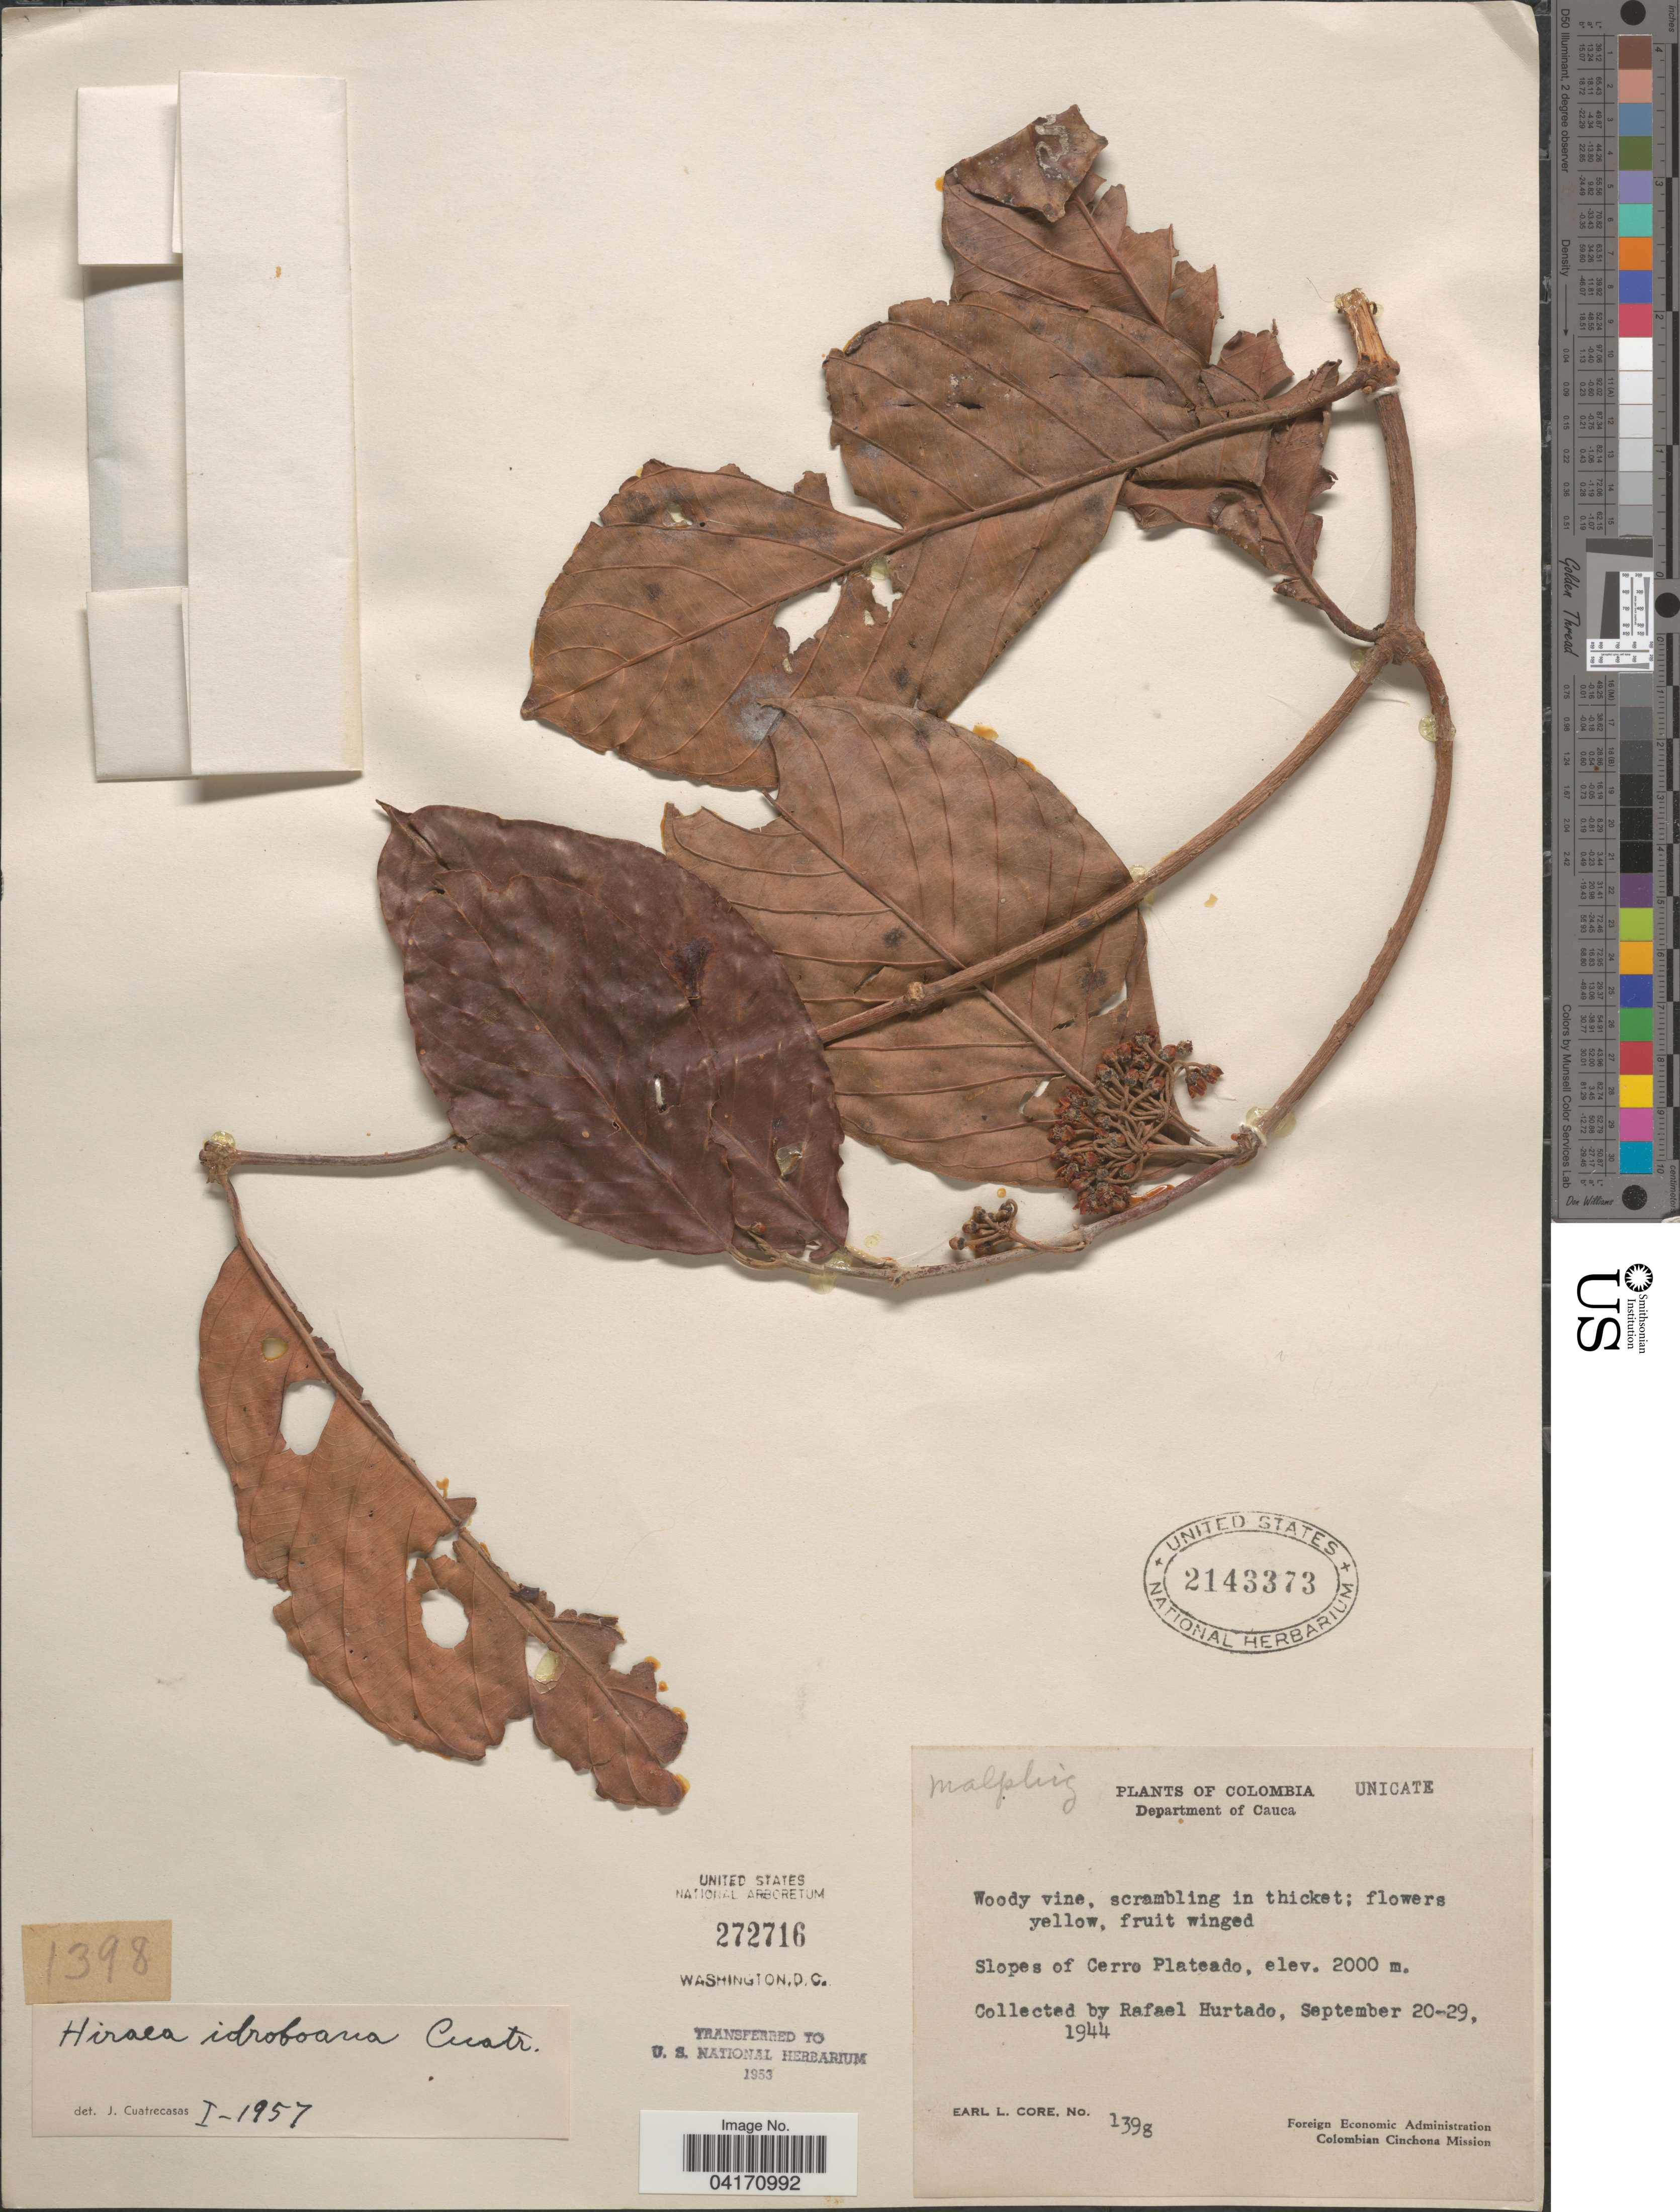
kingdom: Plantae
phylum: Tracheophyta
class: Magnoliopsida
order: Malpighiales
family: Malpighiaceae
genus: Hiraea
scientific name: Hiraea idroboana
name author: Cuatrec.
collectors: R. Hurtado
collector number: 398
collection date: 1944-09-20/1944-09-29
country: Colombia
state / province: Cauca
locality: Department of Cauca. UNICATE. Slopes of Cerro Plateado. Colombian Cinchona Mission.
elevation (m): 2000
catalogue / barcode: US 2143373